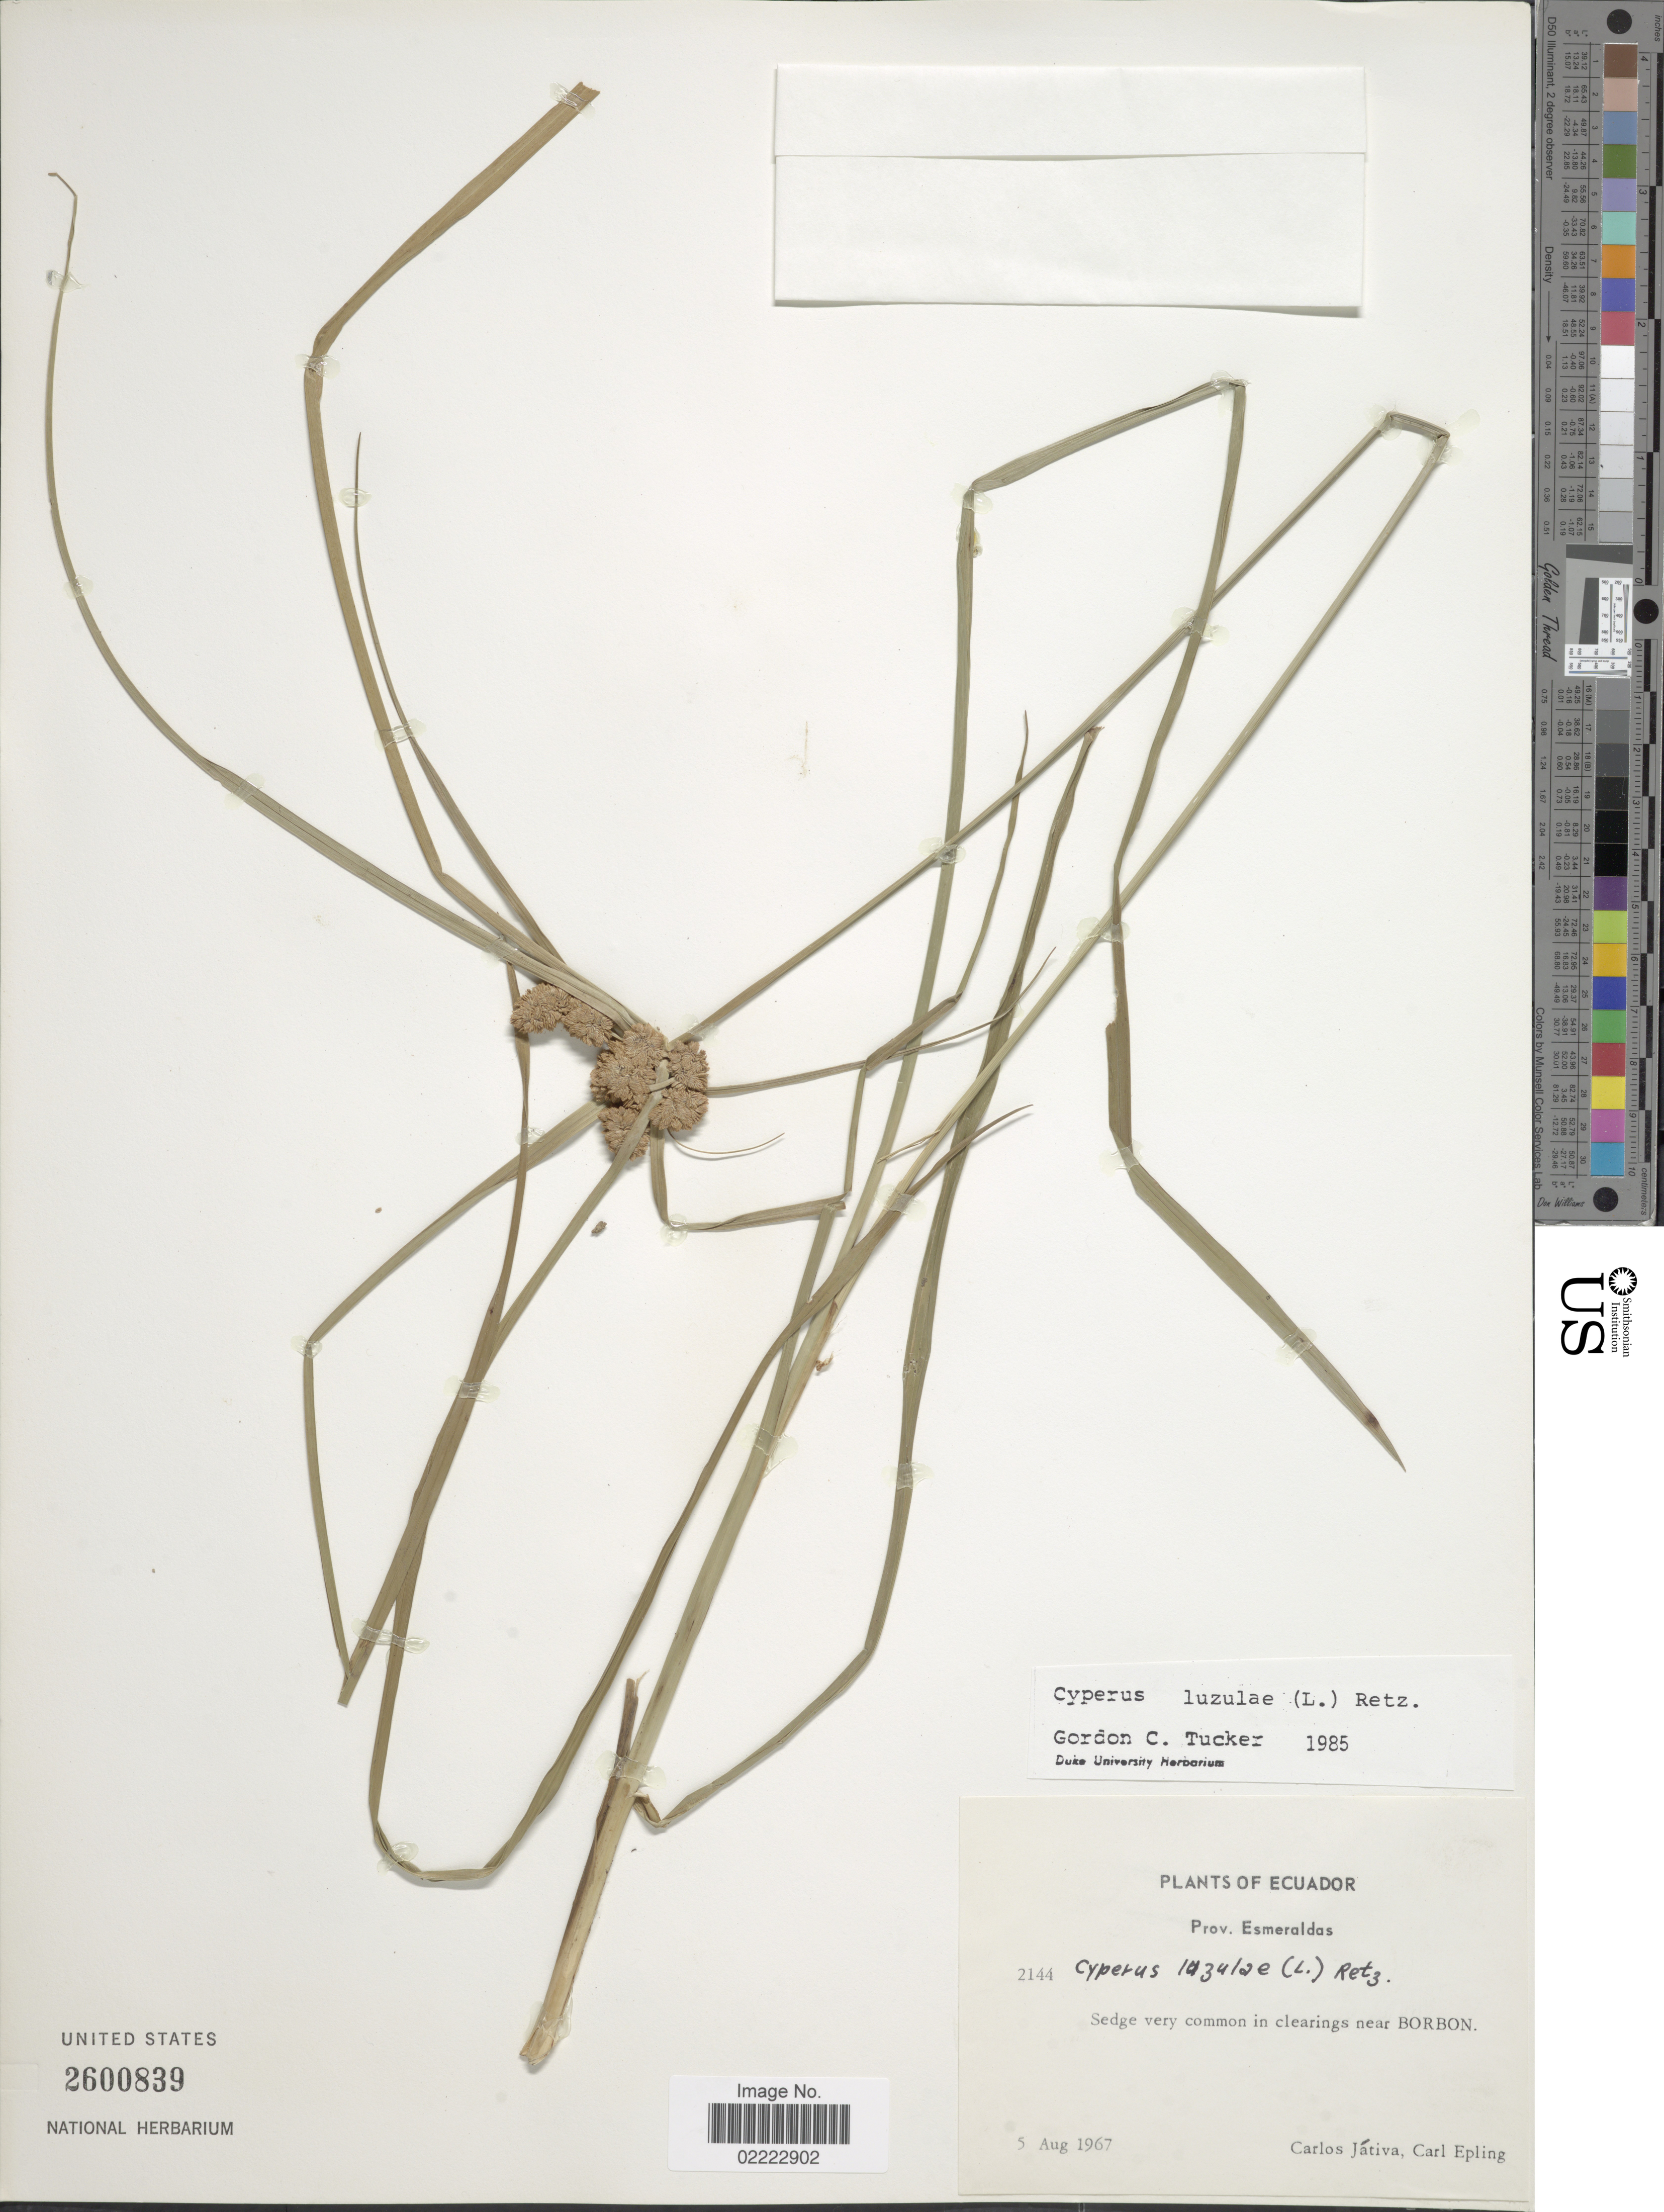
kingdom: Plantae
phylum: Tracheophyta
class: Liliopsida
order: Poales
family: Cyperaceae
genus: Cyperus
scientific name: Cyperus luzulae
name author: (L.) Rottb. ex Retz.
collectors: C. D. Játiva & C. C. Epling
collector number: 2144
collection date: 1967-08-05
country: Ecuador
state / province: Esmeraldas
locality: Prov. Esmeraldas. sedge very common in clearings near Borbon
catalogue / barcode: US 2600839